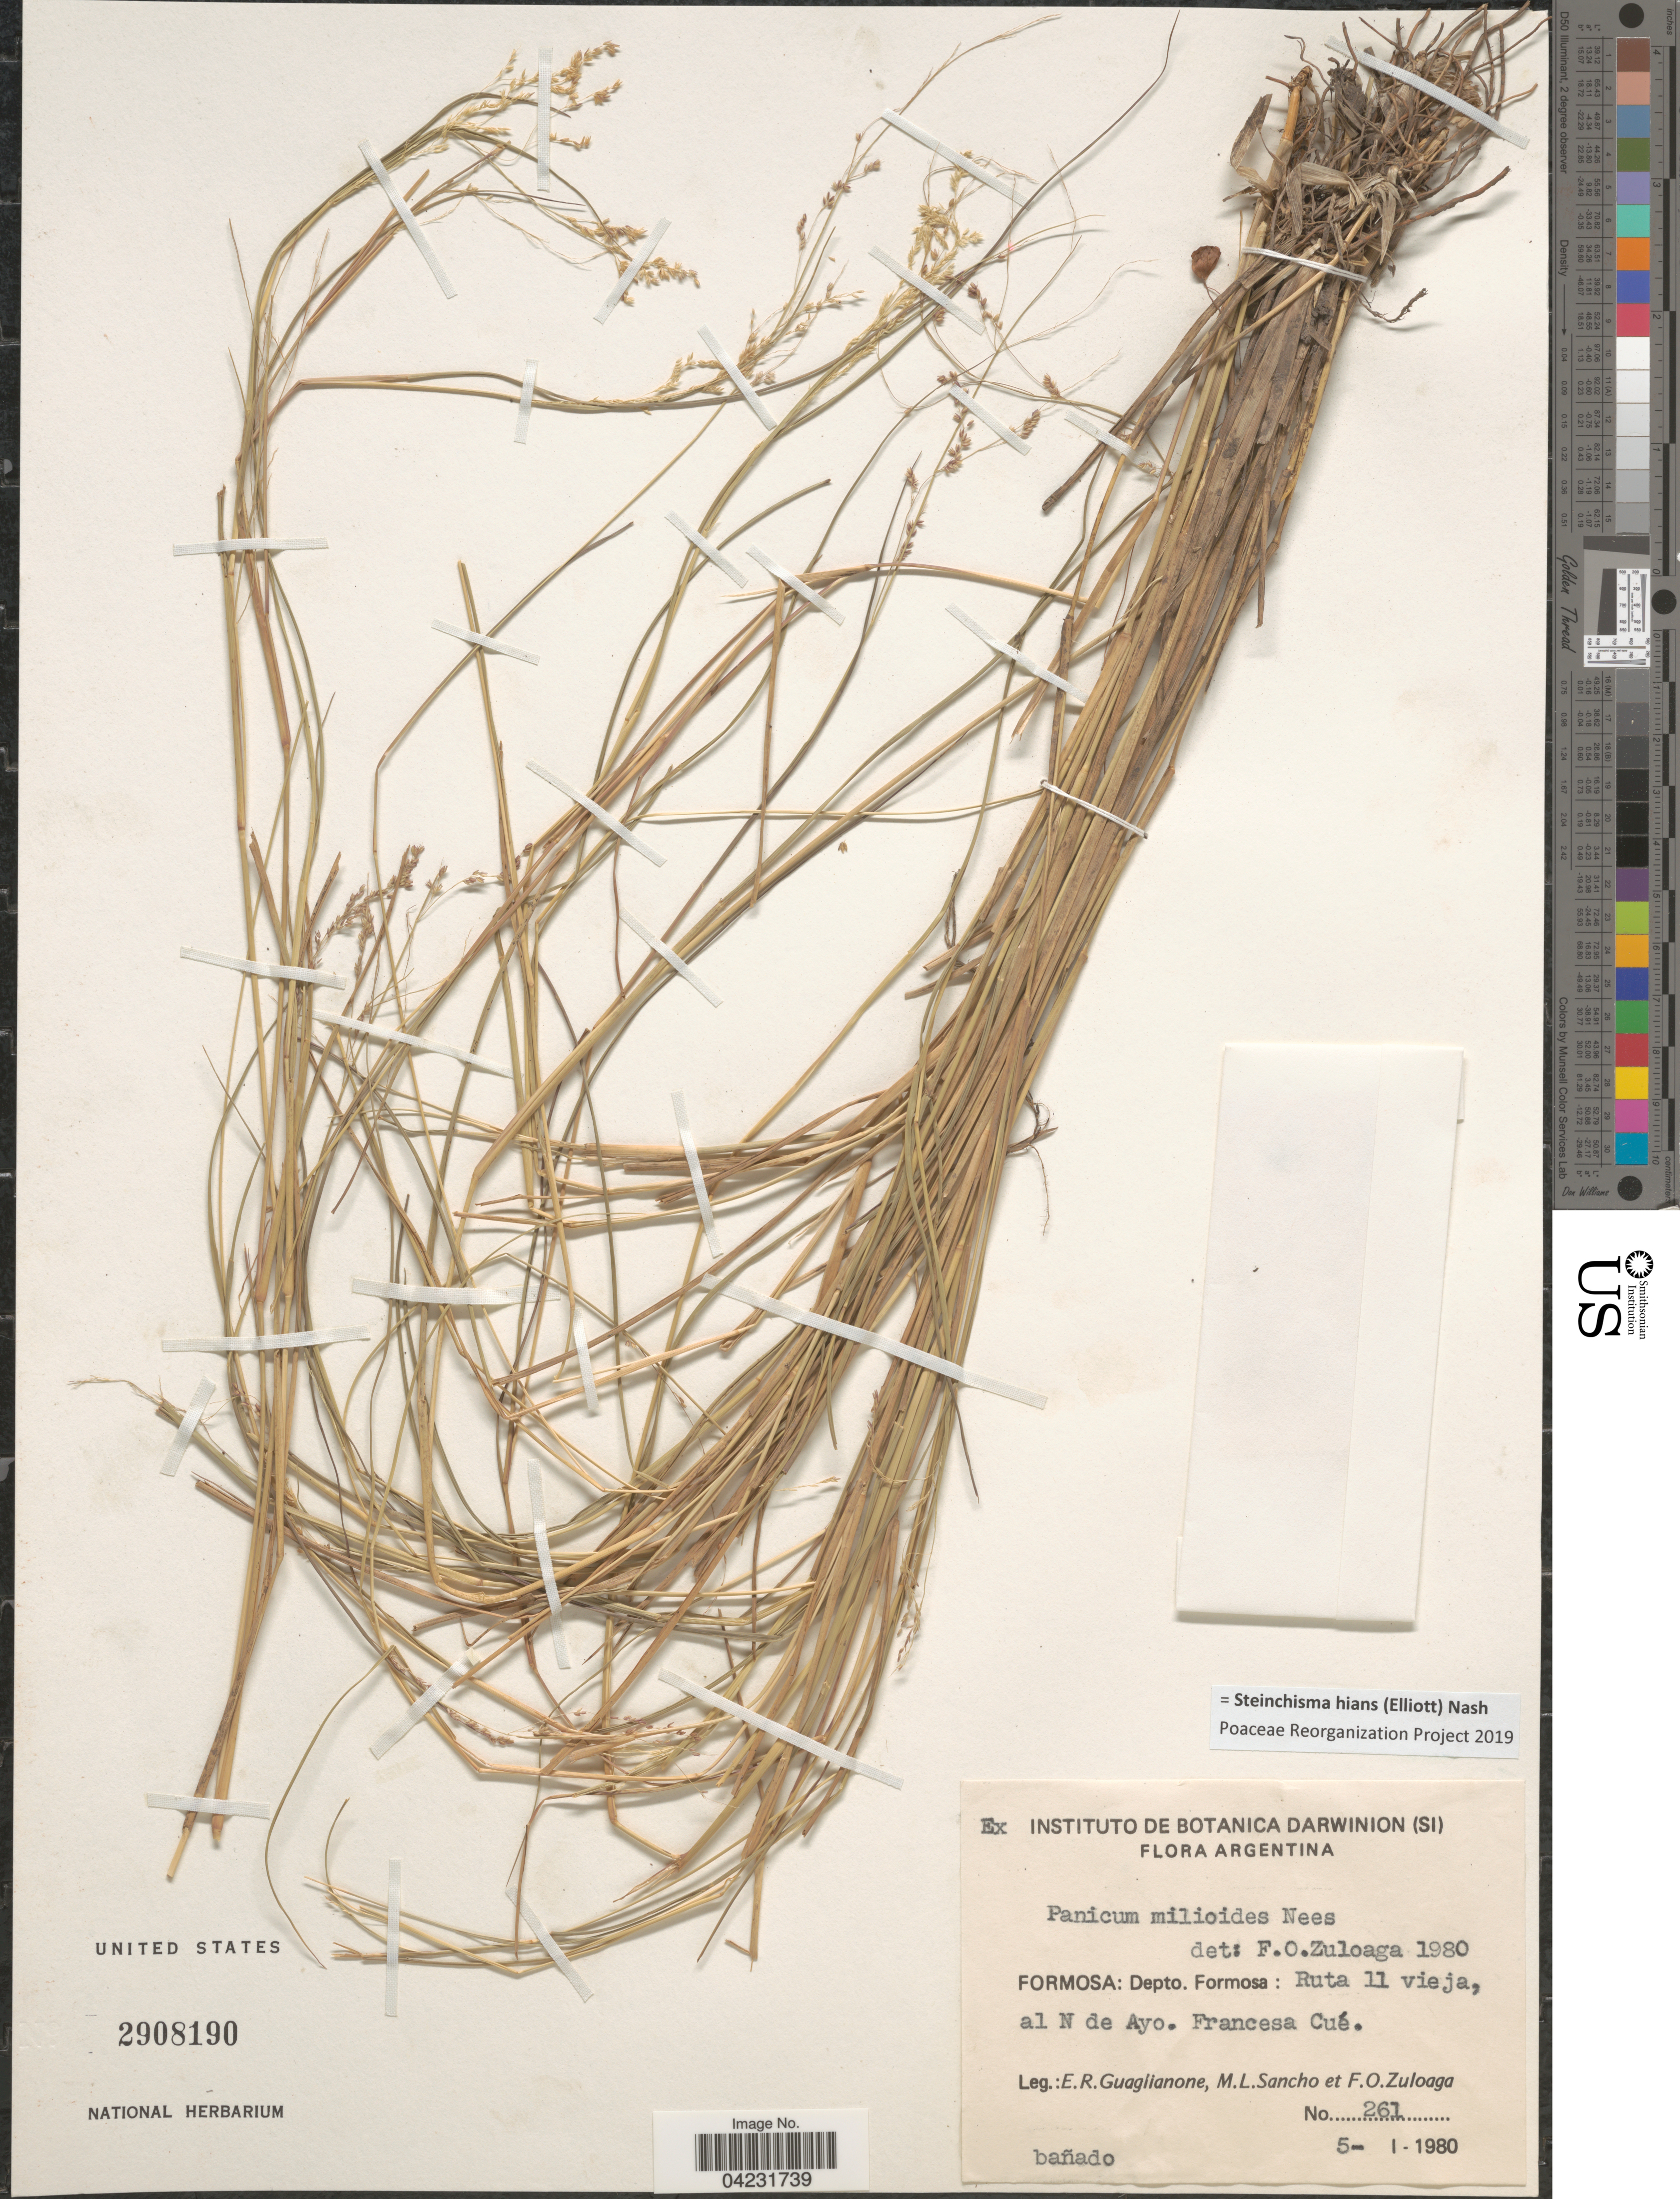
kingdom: Plantae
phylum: Tracheophyta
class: Liliopsida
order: Poales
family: Poaceae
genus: Steinchisma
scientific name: Steinchisma hians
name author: (Elliott) Nash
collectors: E. R. Guaglianone, M. L. Sancho & F. O. Zuloaga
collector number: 261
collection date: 1980-01-05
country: Argentina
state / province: Formosa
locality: Depto. Formosa: Ruta 11 vieja, al N de Ayo. Francesa Cué.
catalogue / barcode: US 2908190